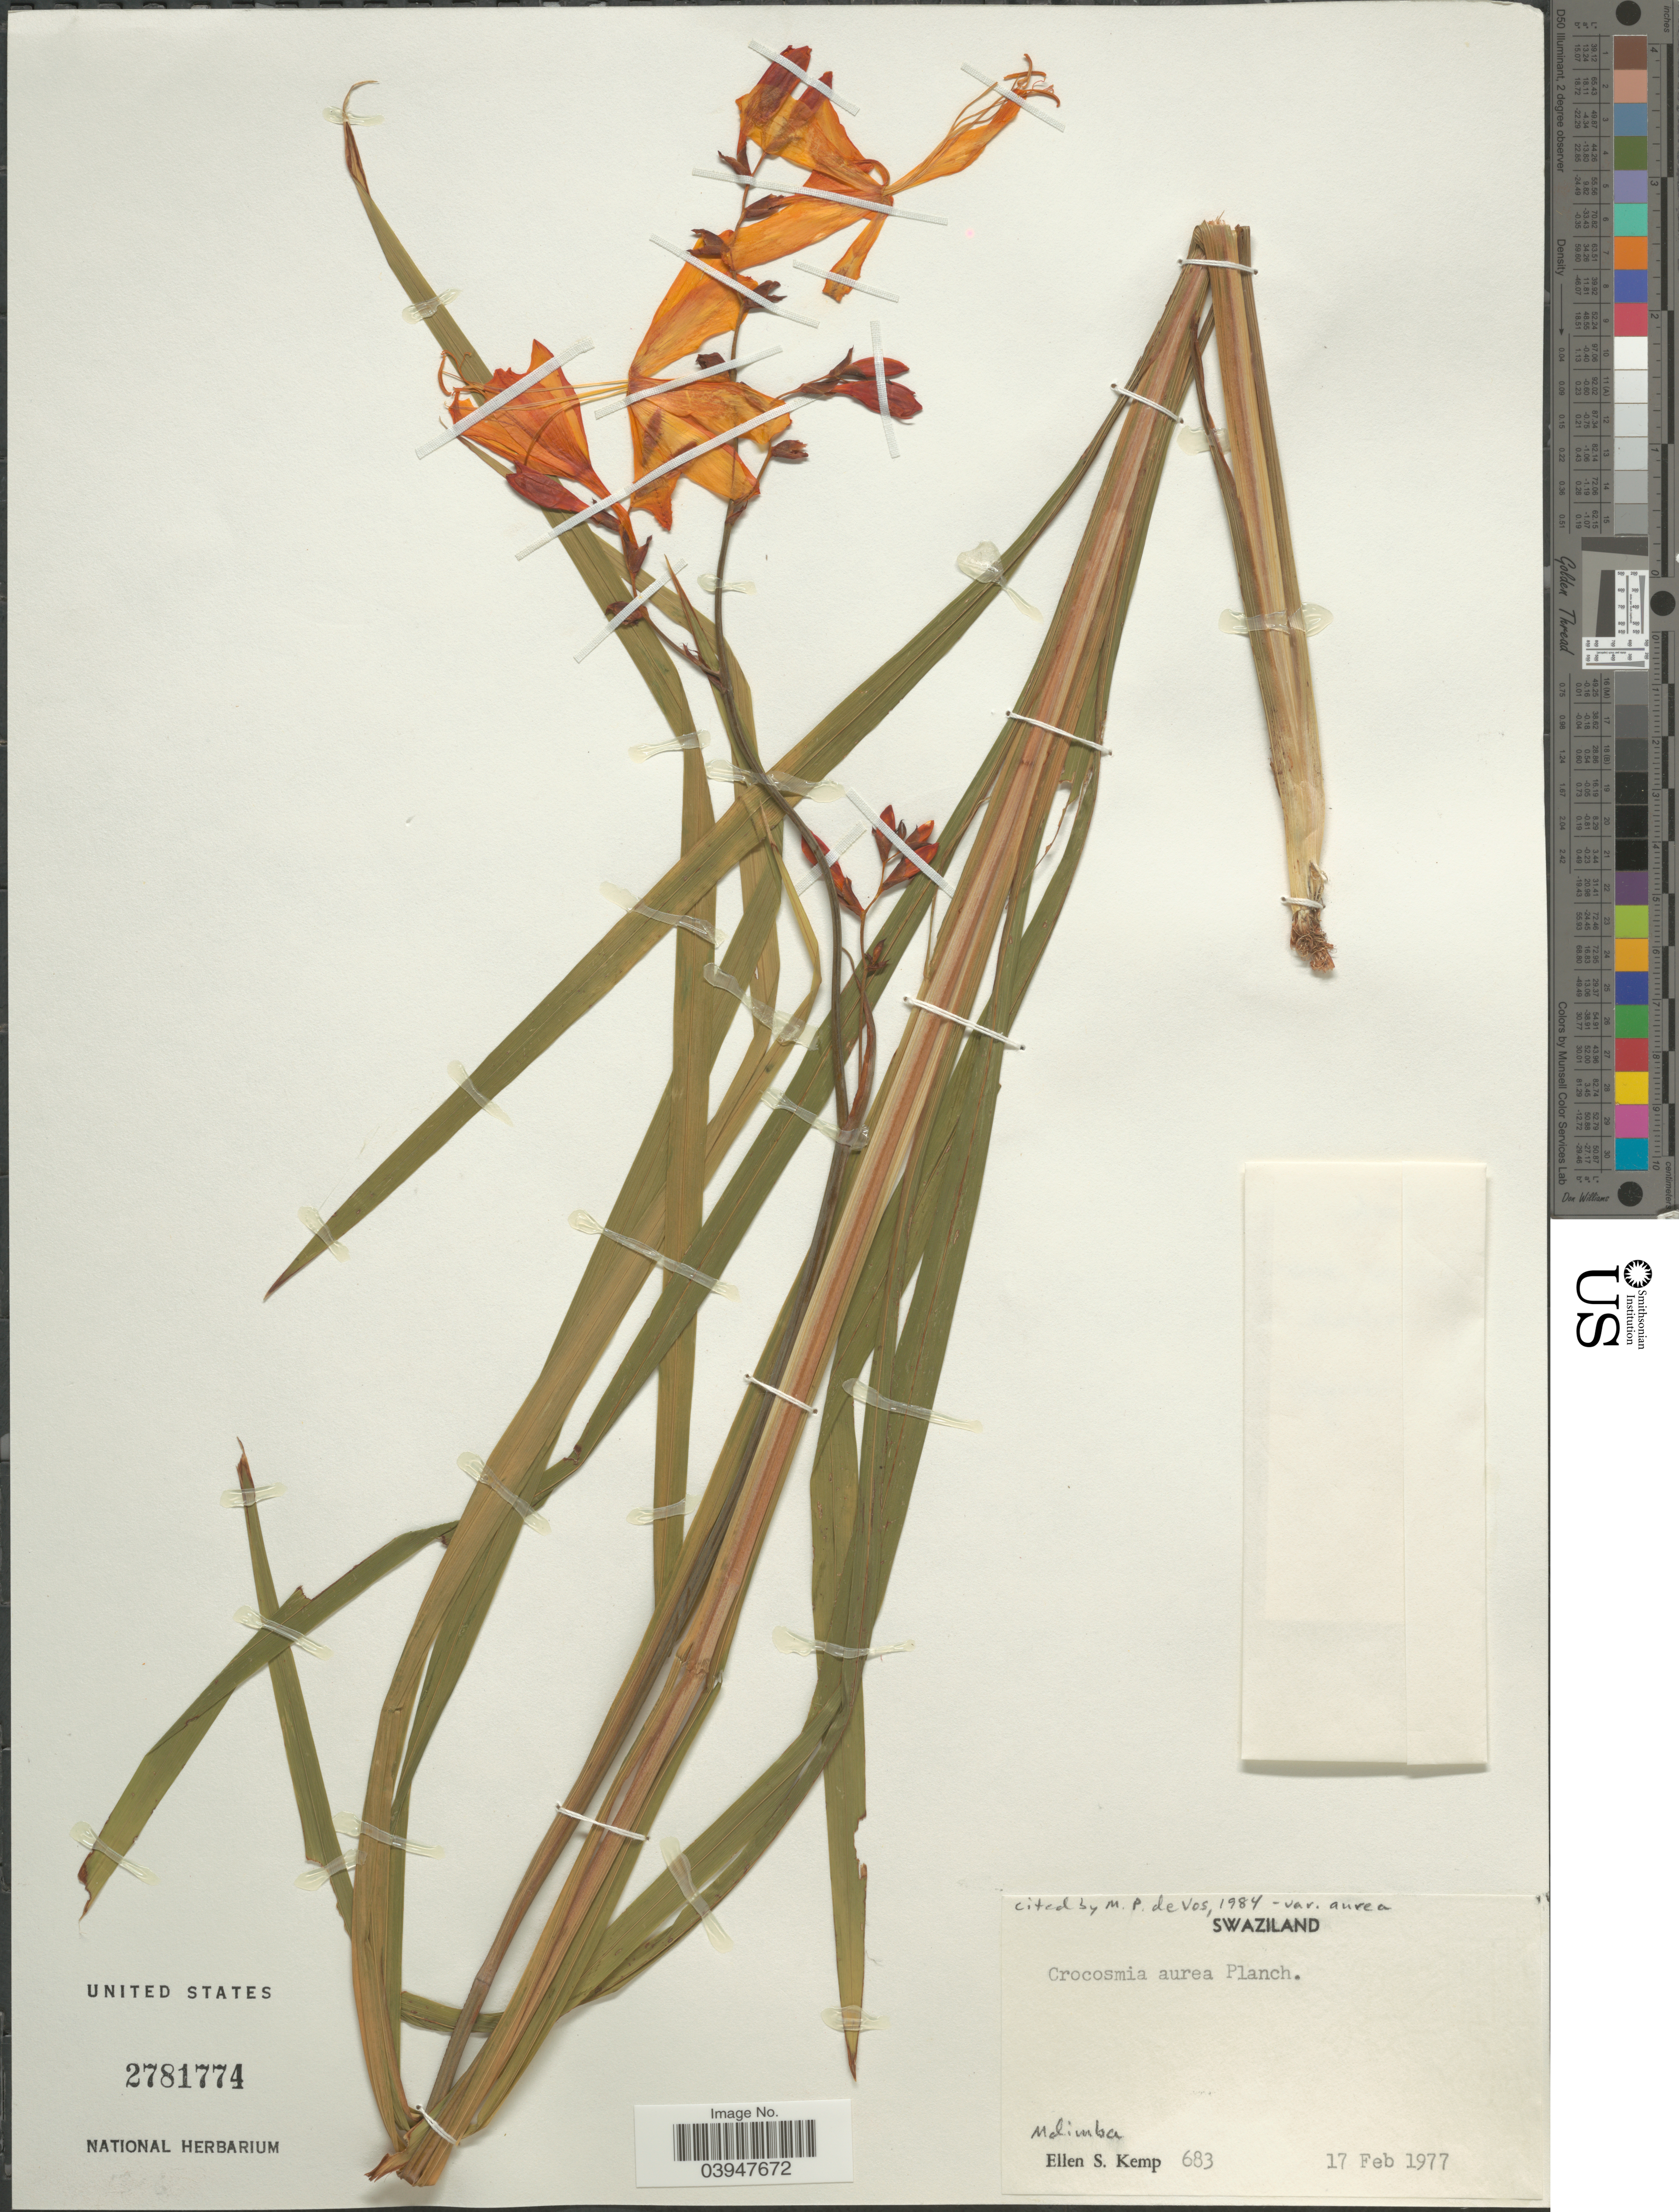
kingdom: Plantae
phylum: Tracheophyta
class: Liliopsida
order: Asparagales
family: Iridaceae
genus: Crocosmia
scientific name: Crocosmia aurea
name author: (Pappe ex Hook.) Planch.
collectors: E. S. Kemp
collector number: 683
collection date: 1977-02-17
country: Eswatini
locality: Molimba.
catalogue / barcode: US 2781774